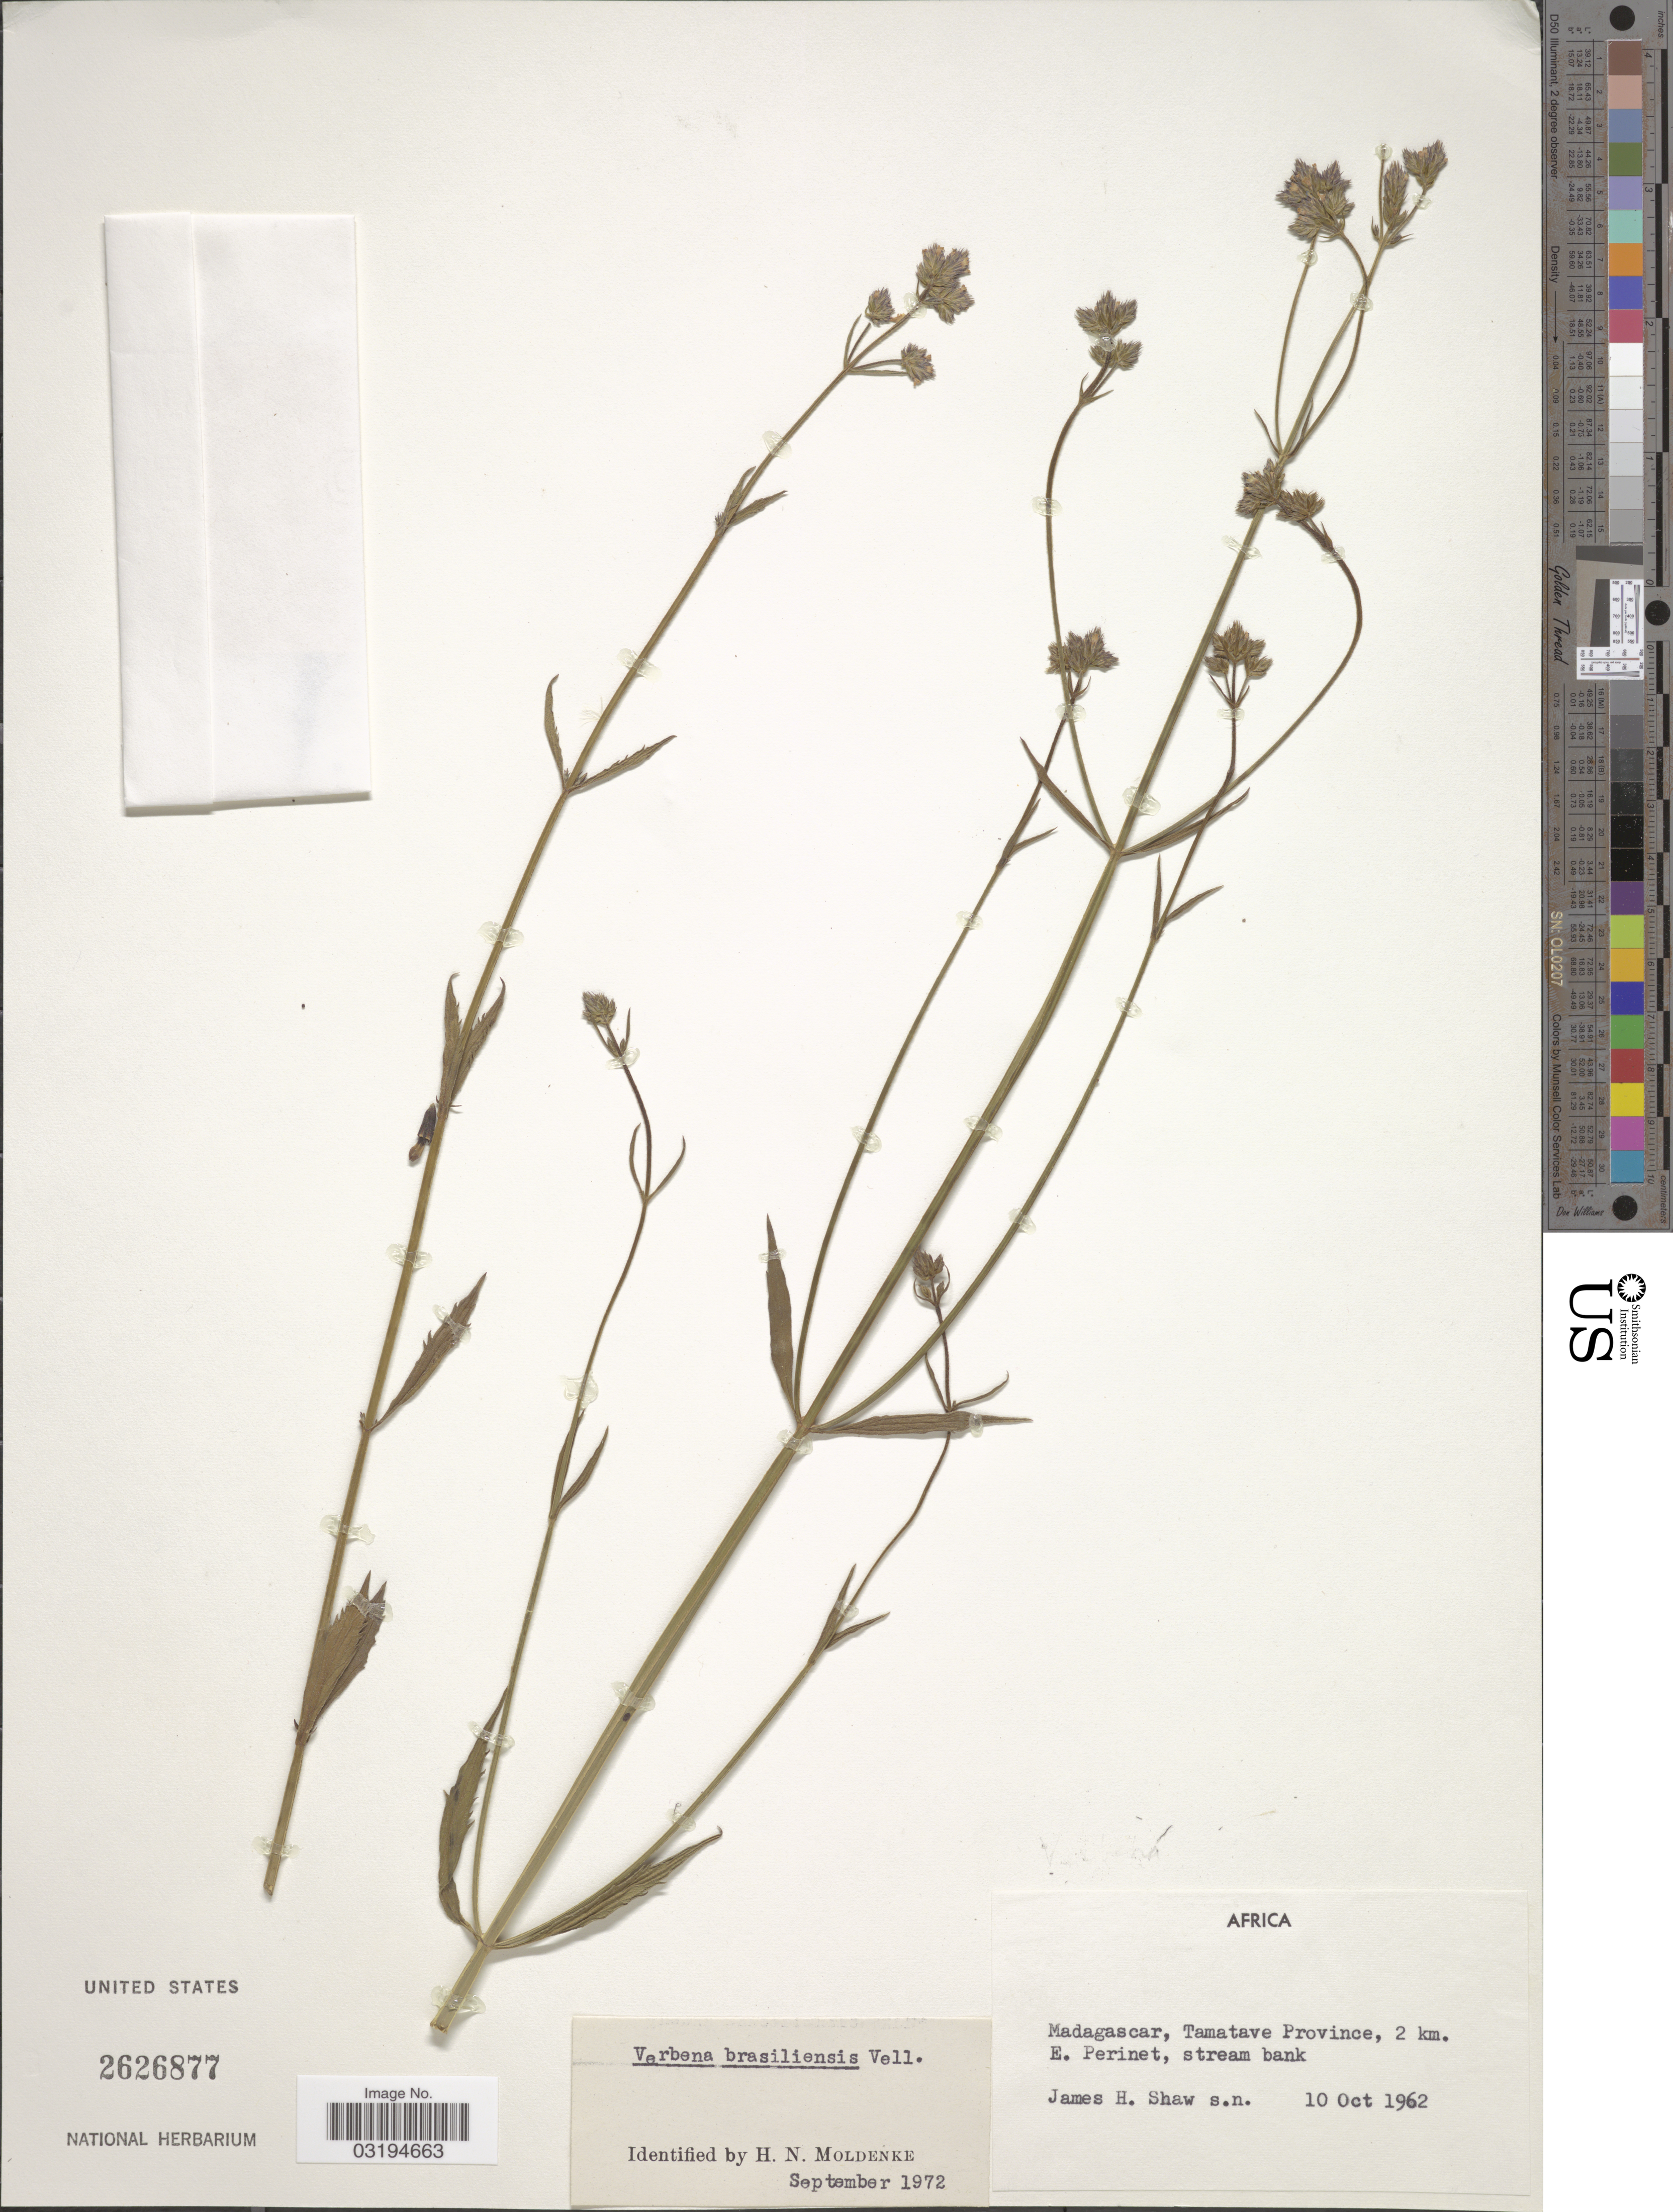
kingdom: Plantae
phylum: Tracheophyta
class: Magnoliopsida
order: Lamiales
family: Verbenaceae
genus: Verbena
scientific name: Verbena brasiliensis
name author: Vell.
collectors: J. H. Shaw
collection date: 1962-10-10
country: Madagascar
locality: Tamatave Province, 2 km. E. Perinet, stream bank.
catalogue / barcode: US 2626877